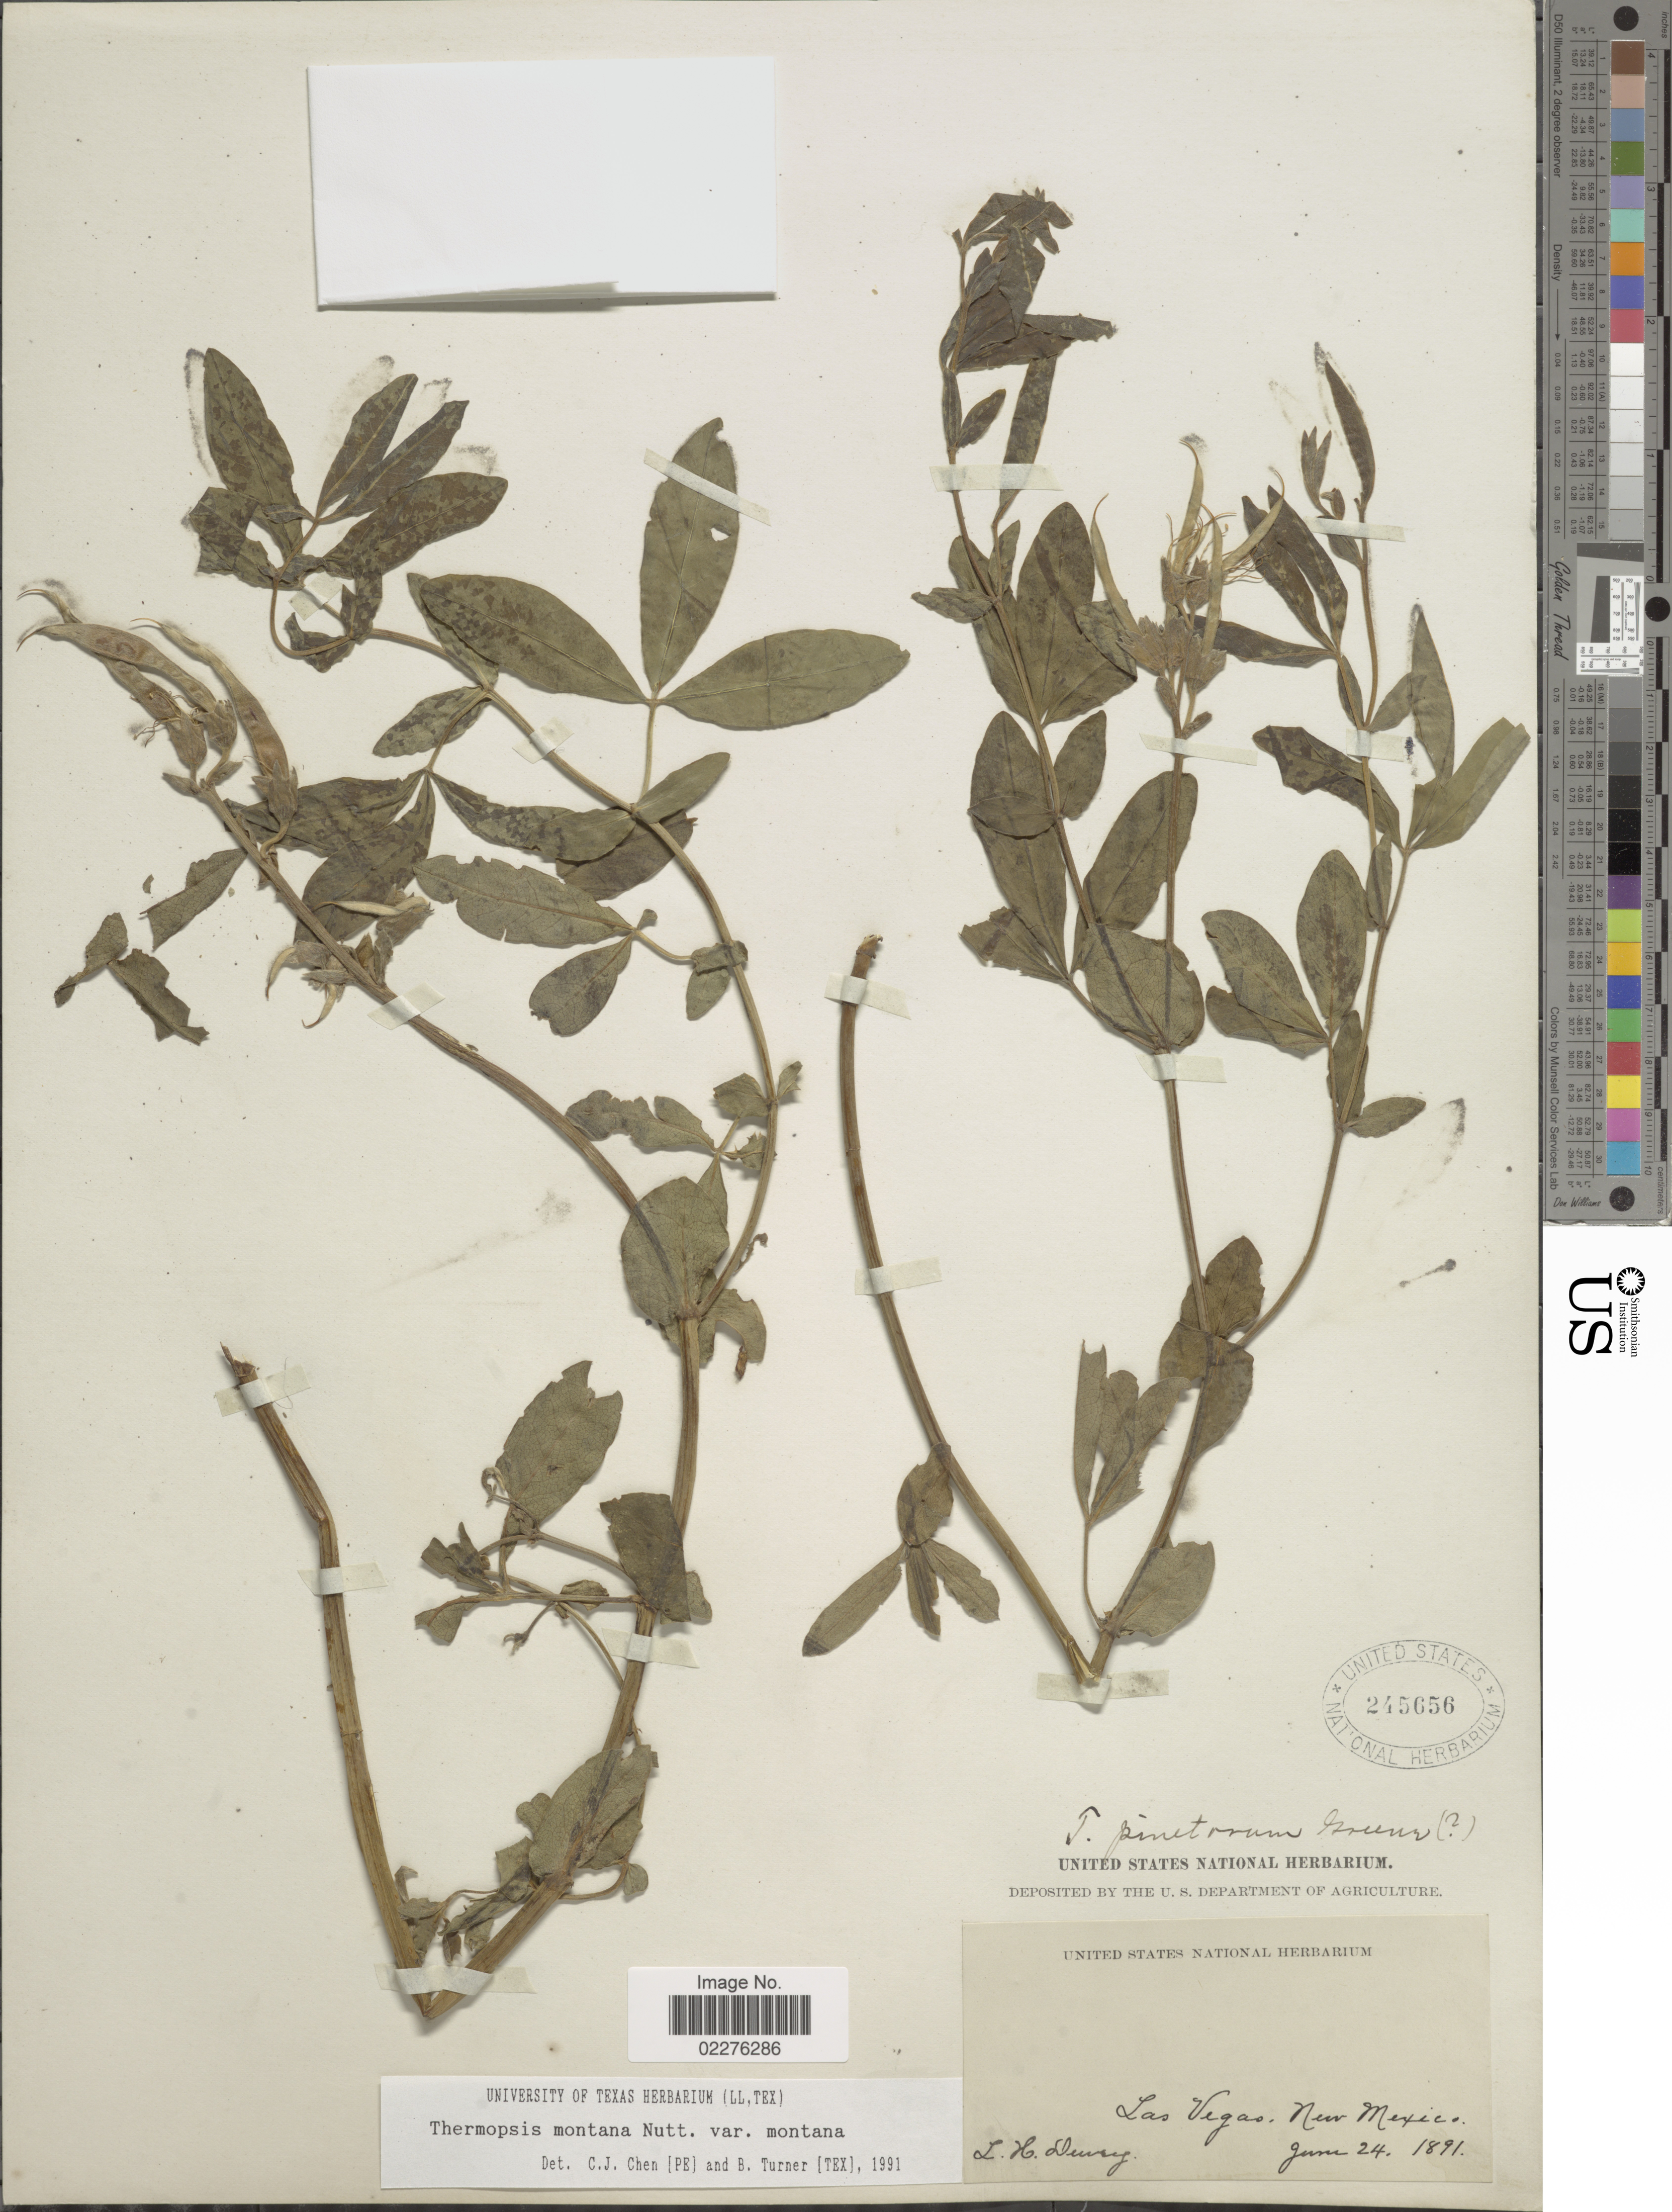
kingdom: Plantae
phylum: Tracheophyta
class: Magnoliopsida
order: Fabales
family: Fabaceae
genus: Thermopsis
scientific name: Thermopsis montana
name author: Nutt.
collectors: L. H. Dewey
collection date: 1891-06-24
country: United States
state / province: New Mexico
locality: Las Vegas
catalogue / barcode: US 245656